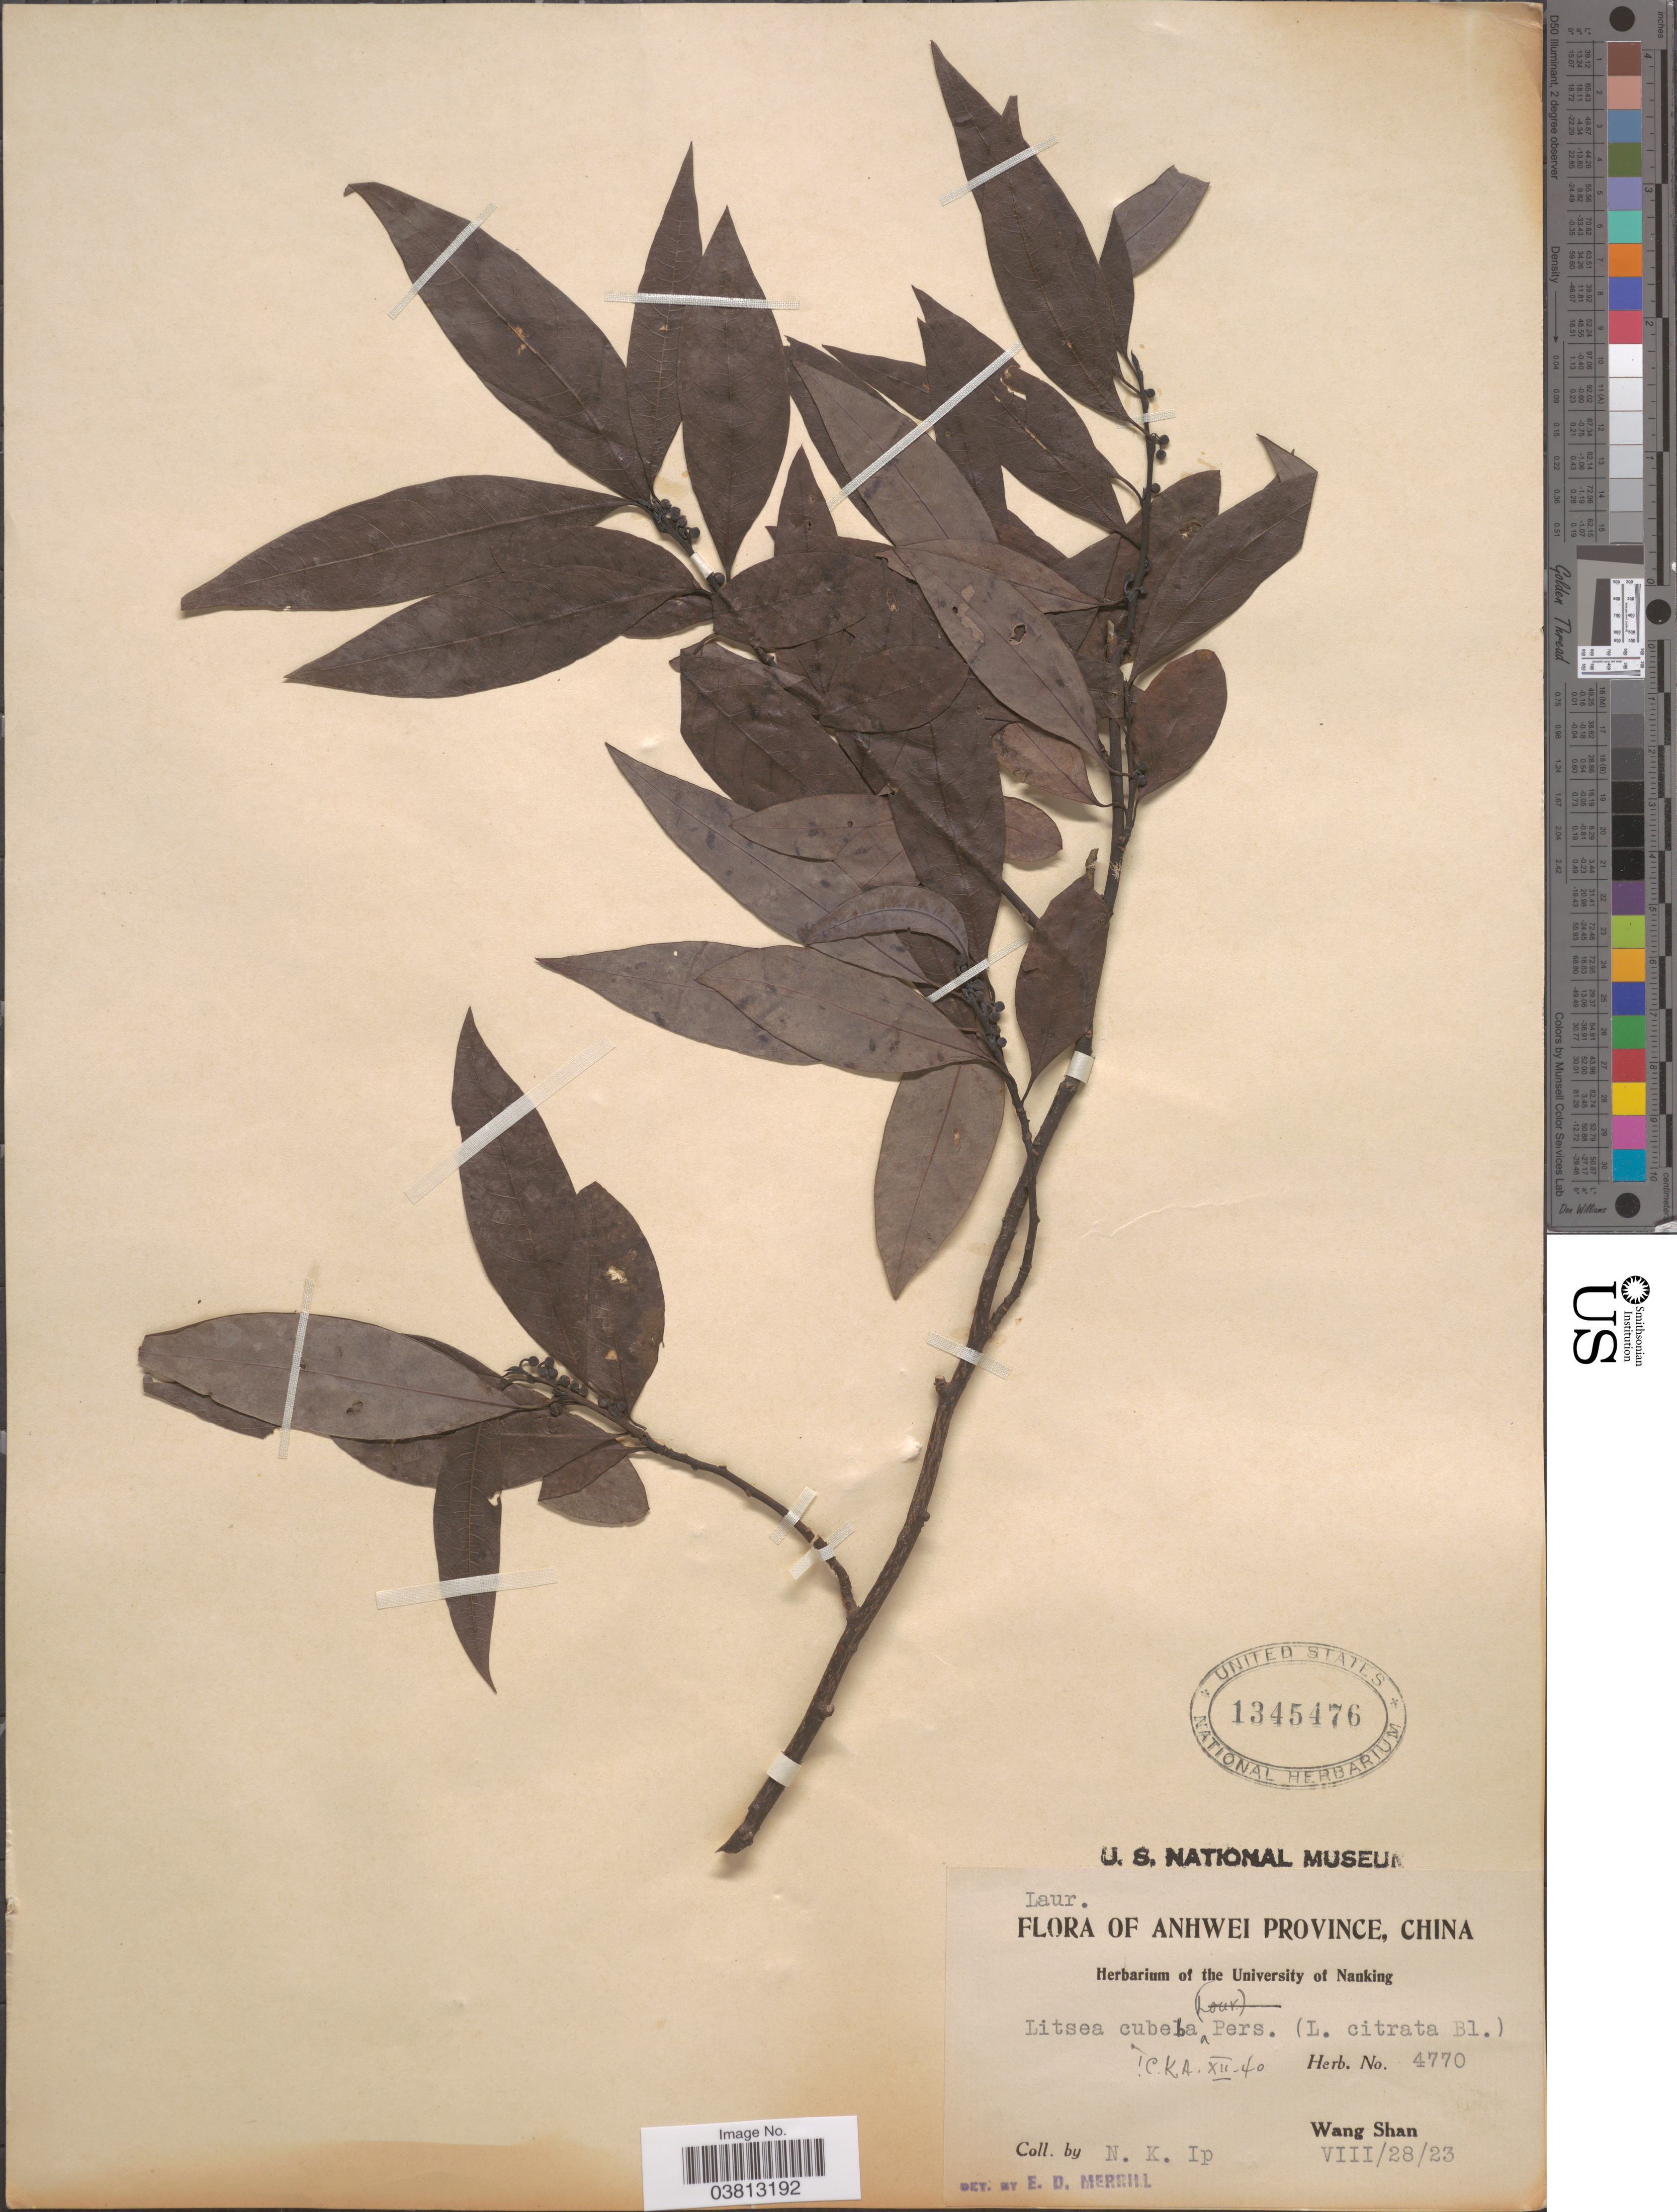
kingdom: Plantae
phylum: Tracheophyta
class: Magnoliopsida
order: Laurales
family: Lauraceae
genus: Litsea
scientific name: Litsea cubeba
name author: (Lour.) Pers.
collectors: N. Ip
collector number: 4770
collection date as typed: Transcribed d/m/y: 28/8/23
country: China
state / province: Anhui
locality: Anhwei Province. Wang Shan.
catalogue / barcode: US 1345476